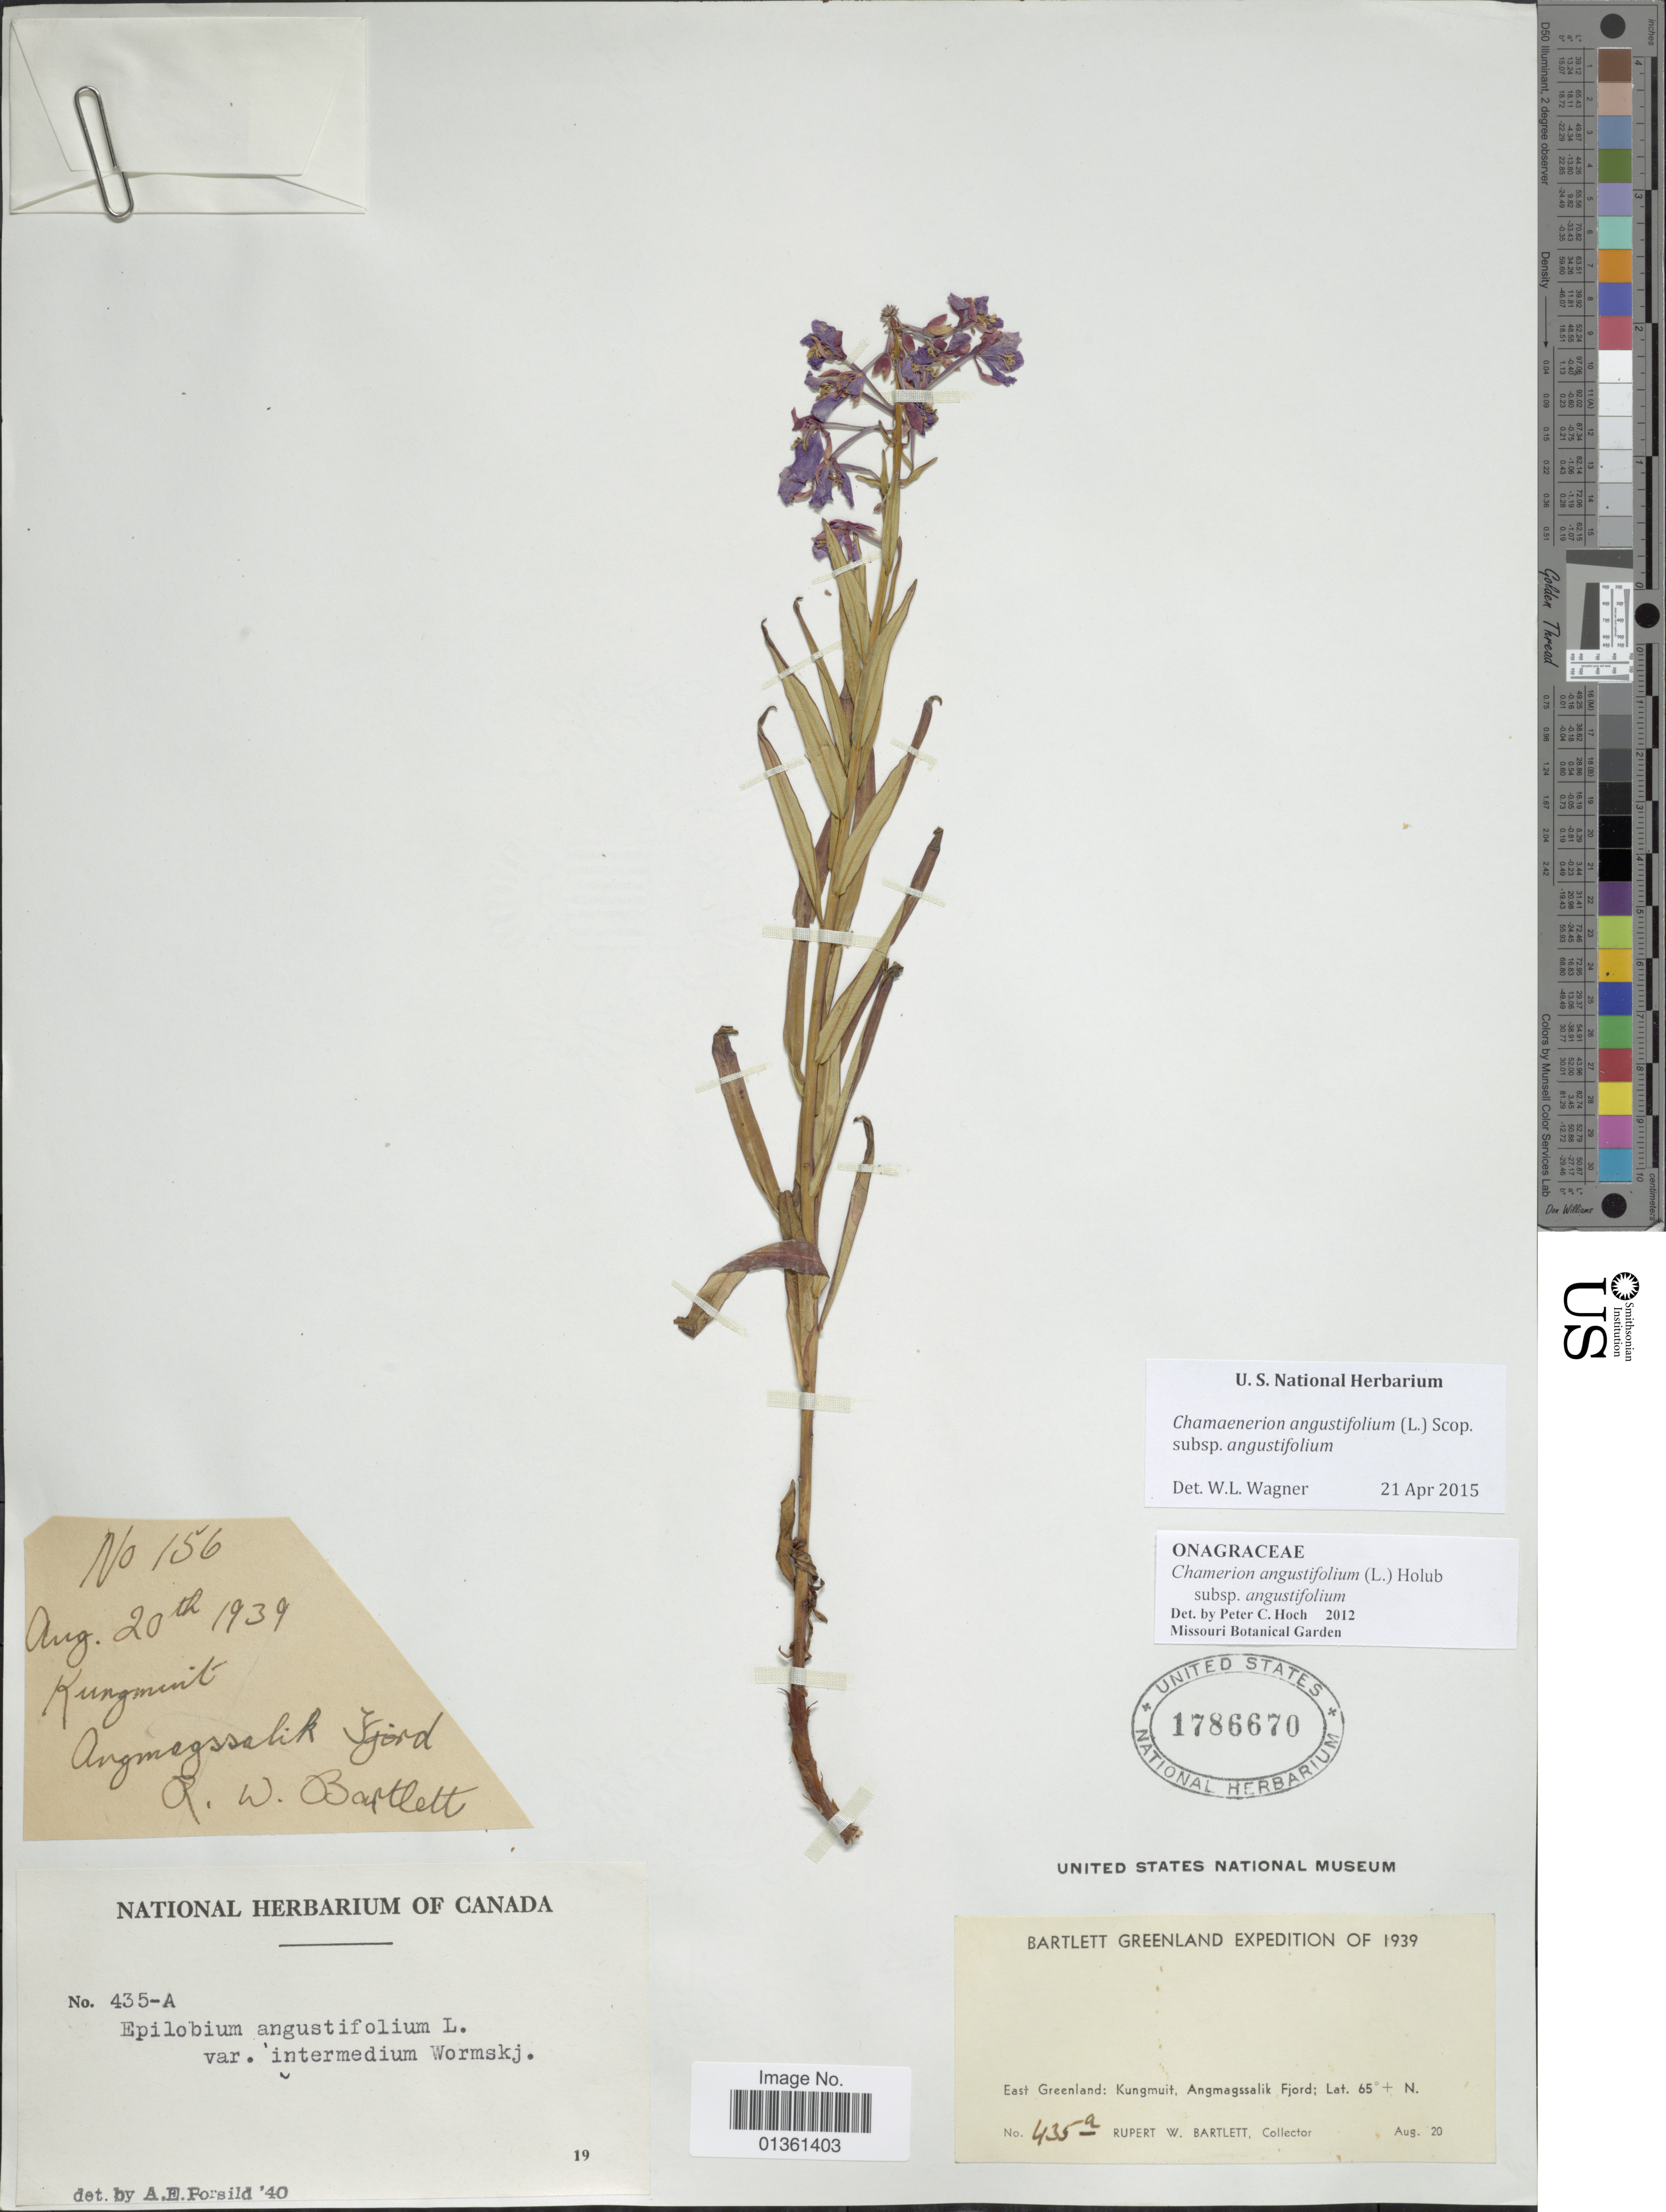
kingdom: Plantae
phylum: Tracheophyta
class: Magnoliopsida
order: Myrtales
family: Onagraceae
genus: Chamaenerion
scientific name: Chamaenerion angustifolium subsp. angustifolium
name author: (L.) Scop.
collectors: R. Bartlett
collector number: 435a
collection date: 1939-08-20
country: Greenland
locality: East Greenland: Kungmuit, Angmagssalik Fjord.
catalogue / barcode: US 1786670